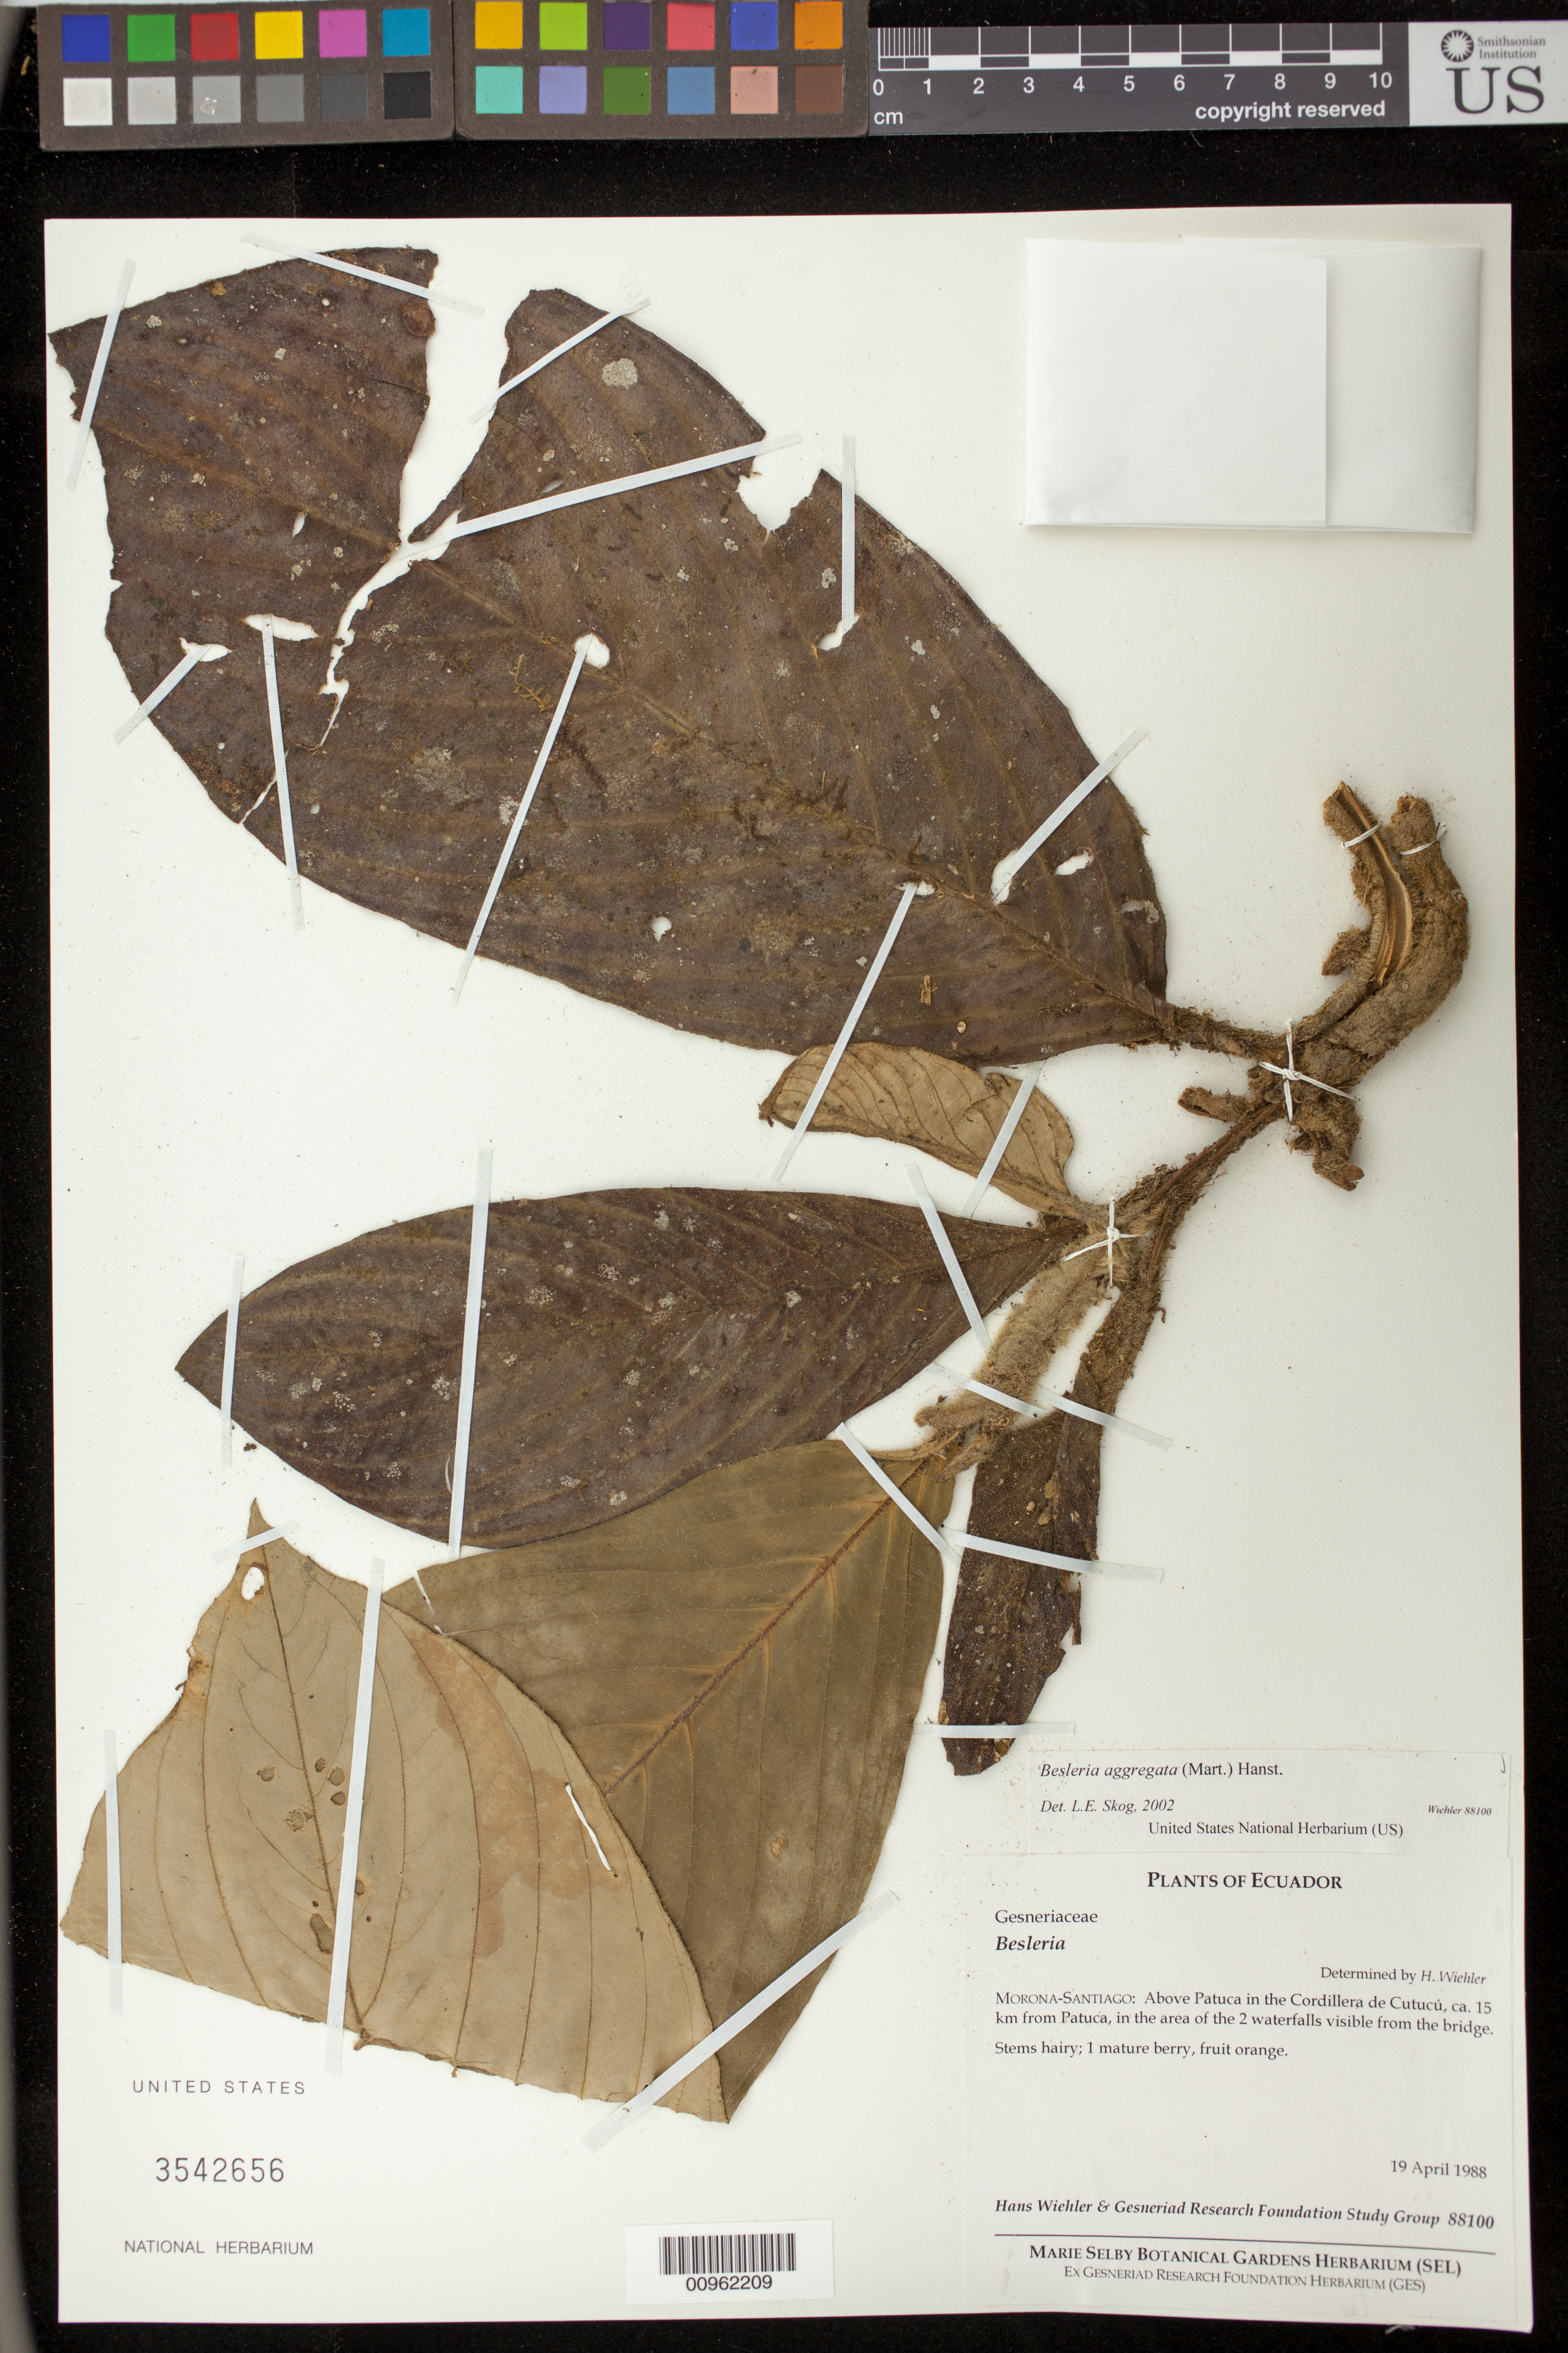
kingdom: Plantae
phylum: Tracheophyta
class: Magnoliopsida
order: Lamiales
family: Gesneriaceae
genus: Besleria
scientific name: Besleria aggregata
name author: (Mart.) Hanst.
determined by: Skog, Laurence E.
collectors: H. J. Wiehler & GRF Study Group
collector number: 88100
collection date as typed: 19 Apr 1988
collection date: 1988-04-19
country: Ecuador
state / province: Morona-Santiago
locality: Morona-Santiago: above Patuca in the Cordillera de Cutucú, ca. 15 km from Patuca, in the area of the 2 waterfalls visible from the bridge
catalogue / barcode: US 3542656